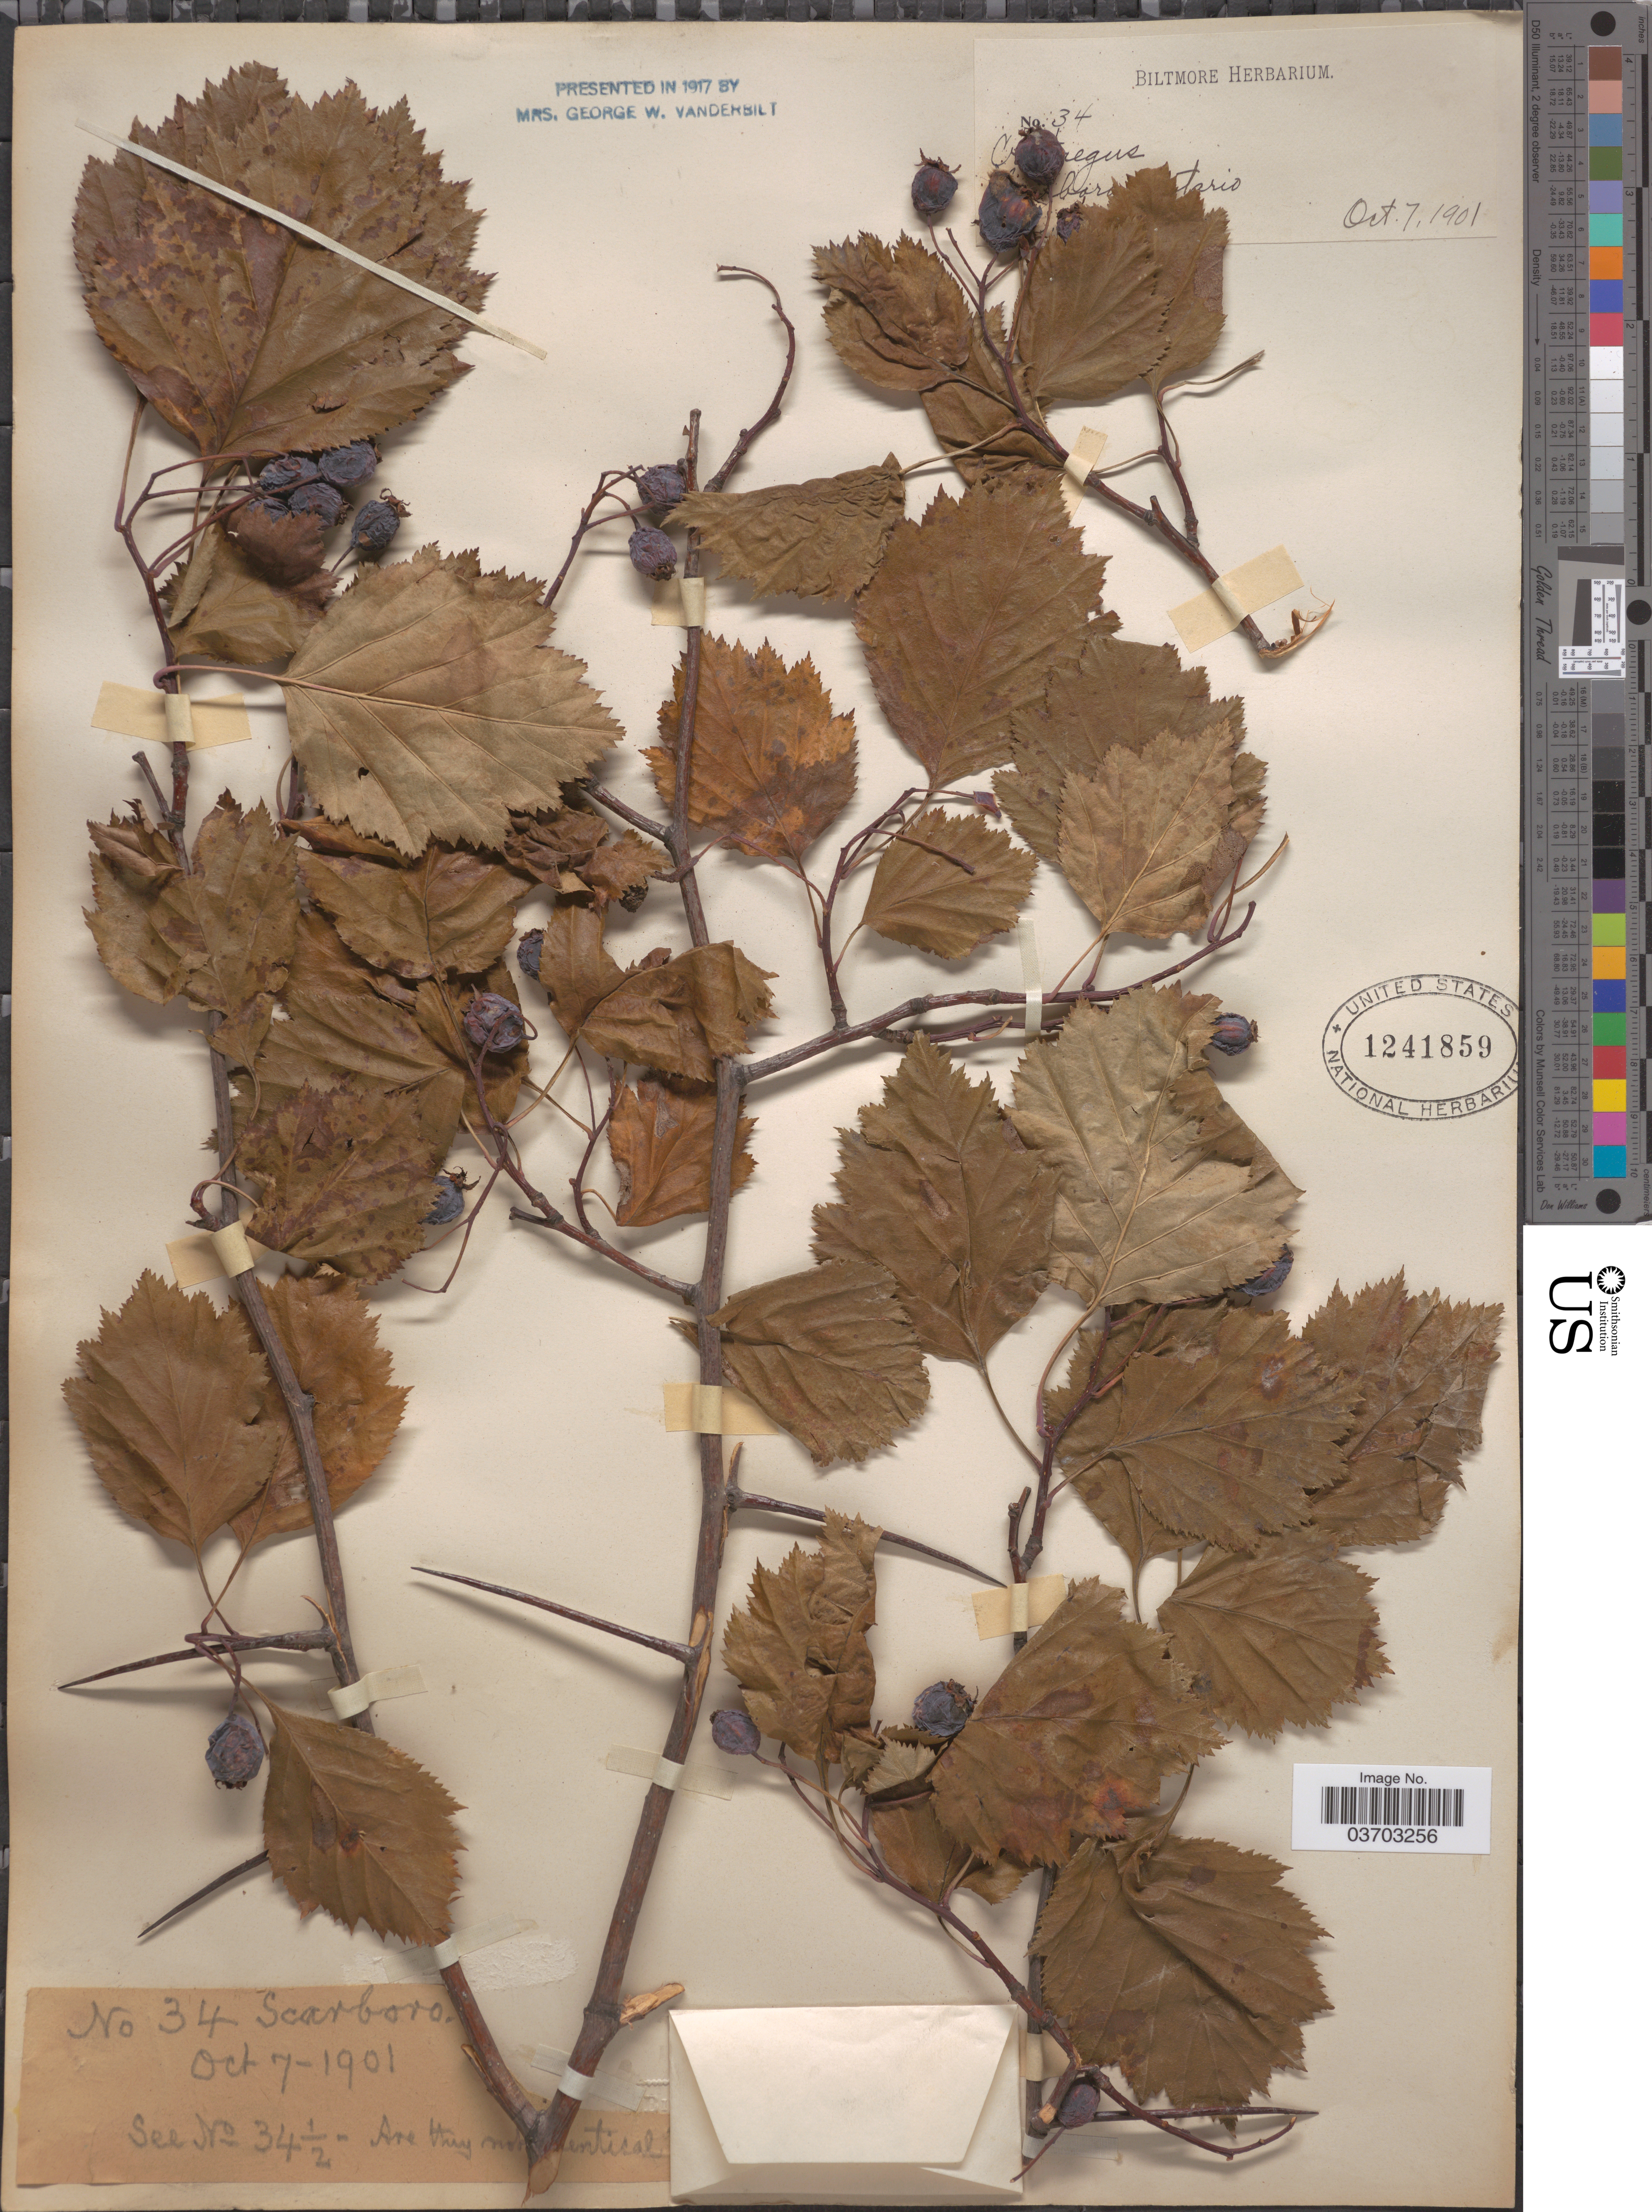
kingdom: Plantae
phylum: Tracheophyta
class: Magnoliopsida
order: Rosales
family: Rosaceae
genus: Crataegus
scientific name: Crataegus sp.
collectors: ex herb. Biltmore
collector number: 34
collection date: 1901-10-07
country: Canada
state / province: Ontario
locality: Scarboro.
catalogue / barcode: US 1241859